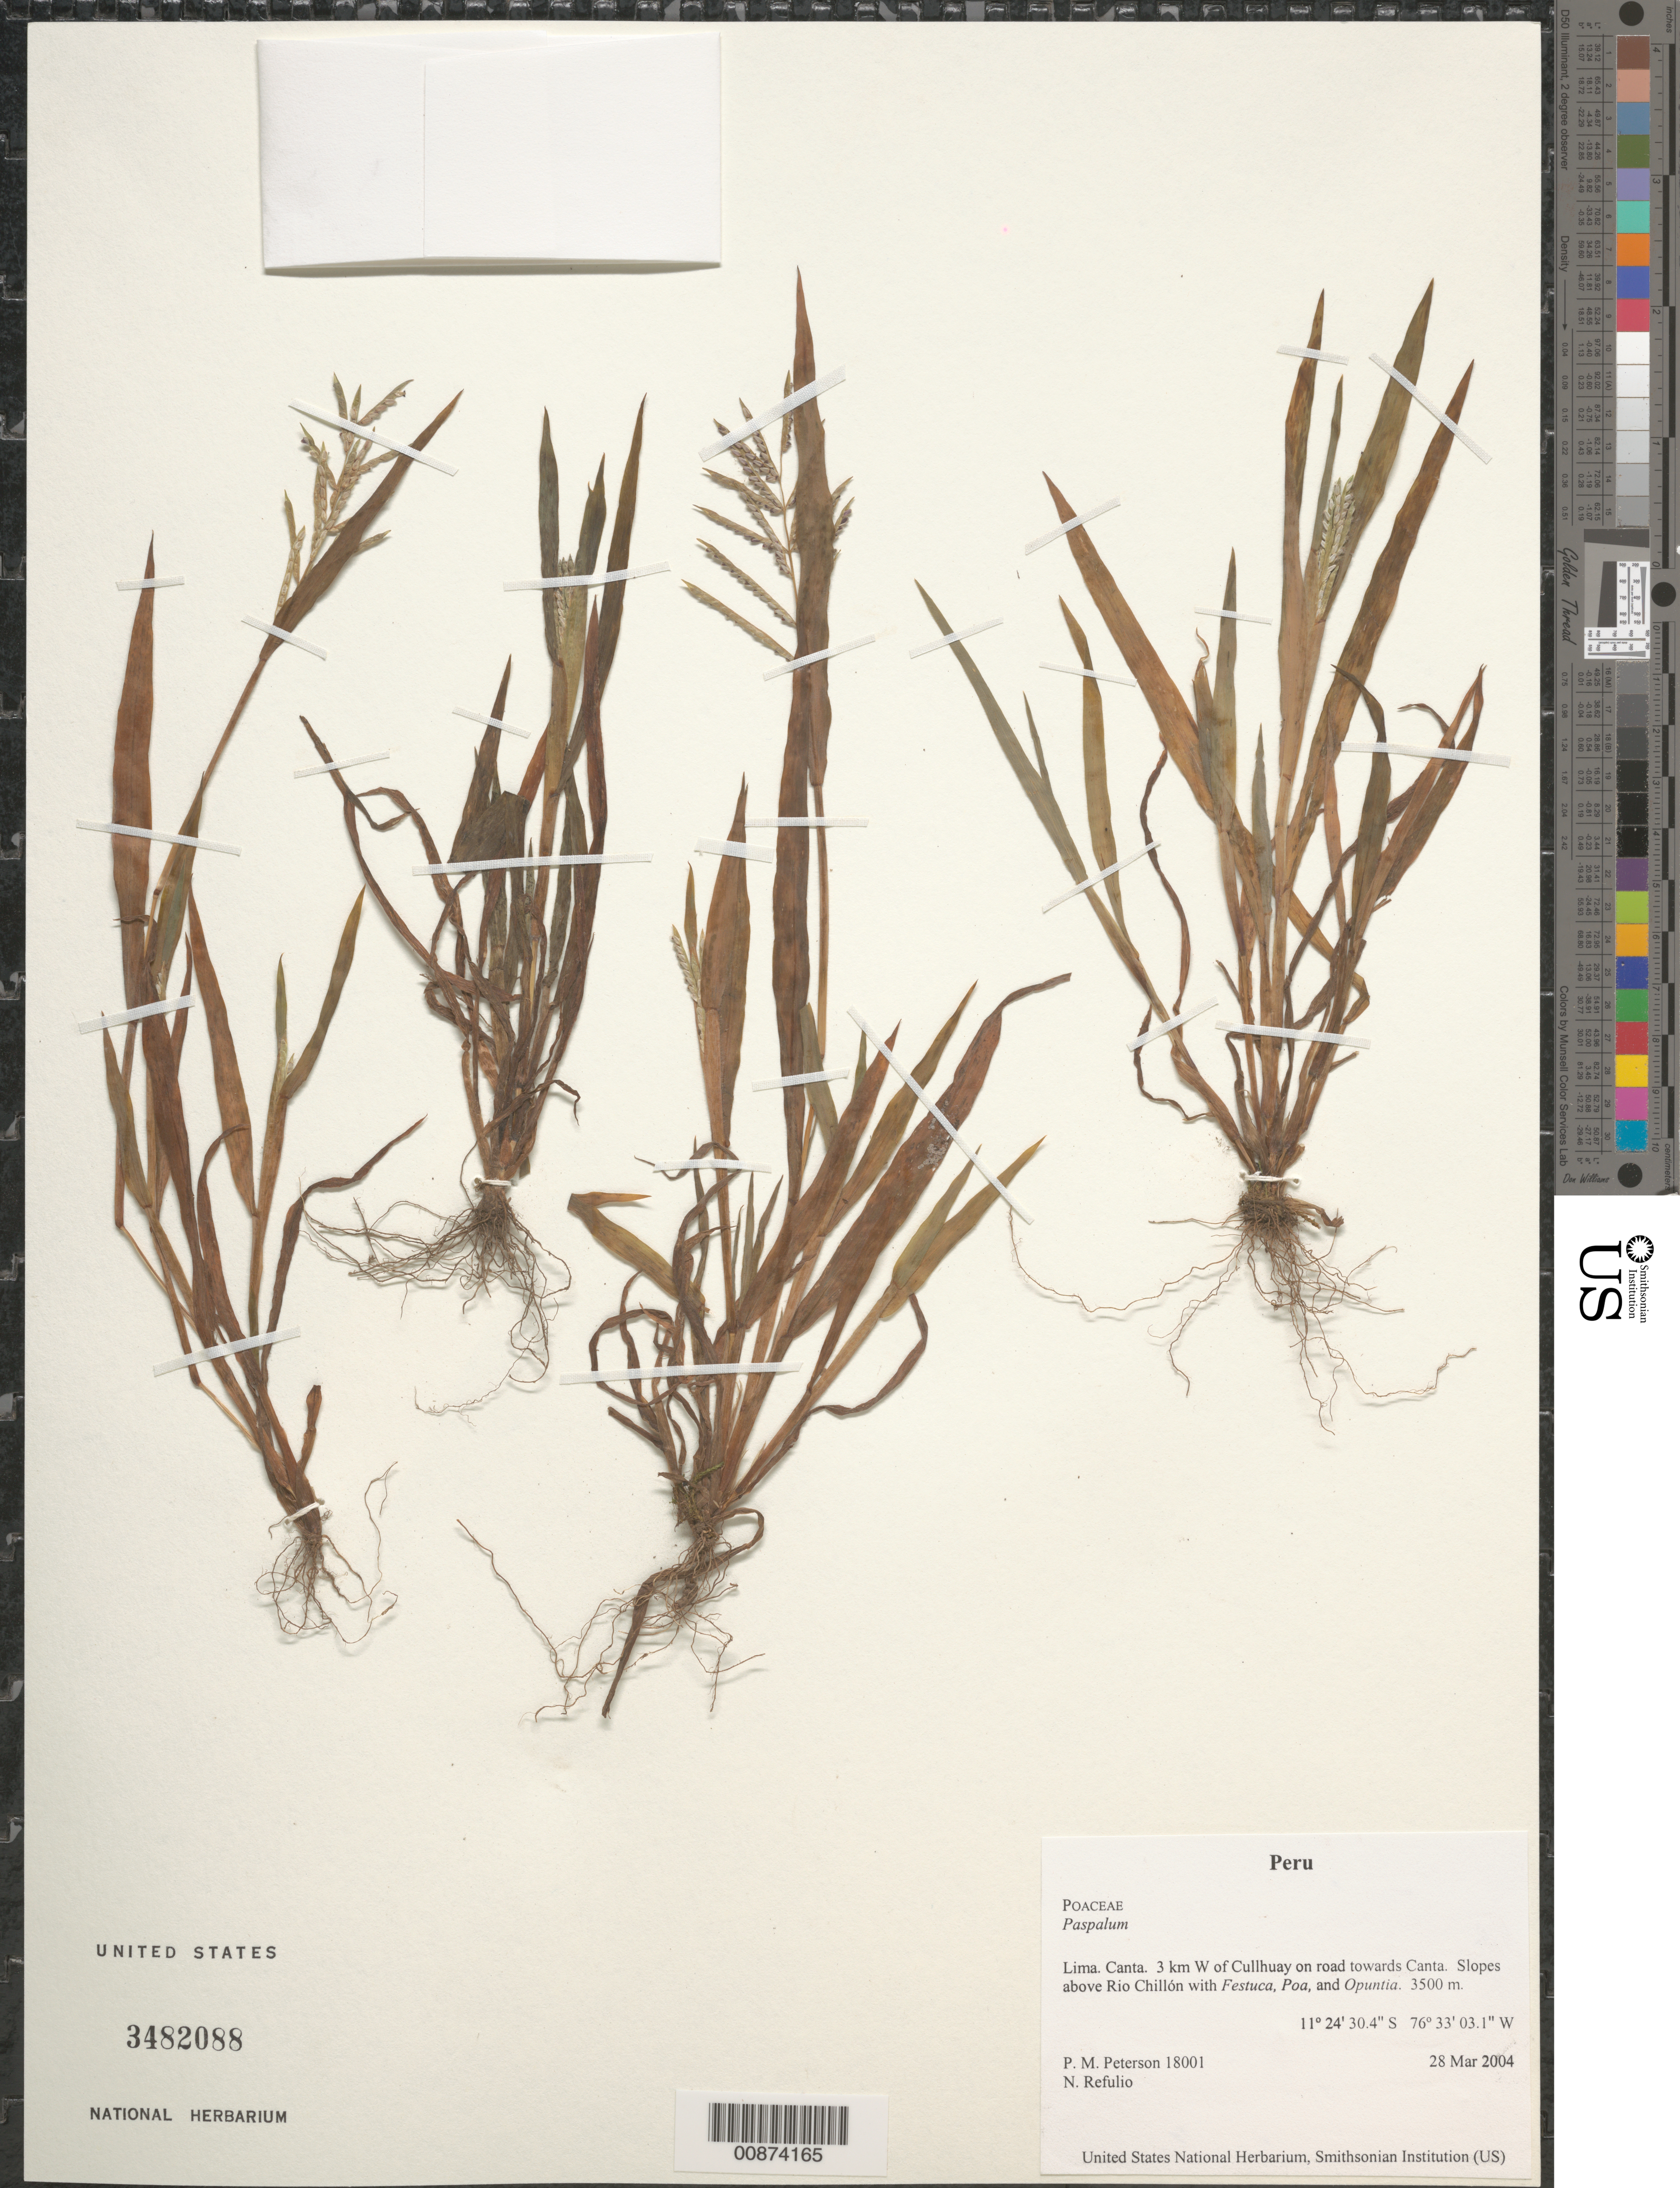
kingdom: Plantae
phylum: Tracheophyta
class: Liliopsida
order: Poales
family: Poaceae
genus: Paspalum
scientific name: Paspalum sp.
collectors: P. M. Peterson & N. Refulio-Rodríguez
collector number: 18001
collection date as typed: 28 Mar 2004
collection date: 2004-03-28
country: Peru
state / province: Lima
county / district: Canta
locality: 3 km W of Cullhuay on road towards Canta. Slopes above Rio Chillón with Festuca, Poa, and Opuntia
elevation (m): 3500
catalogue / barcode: US 3482088